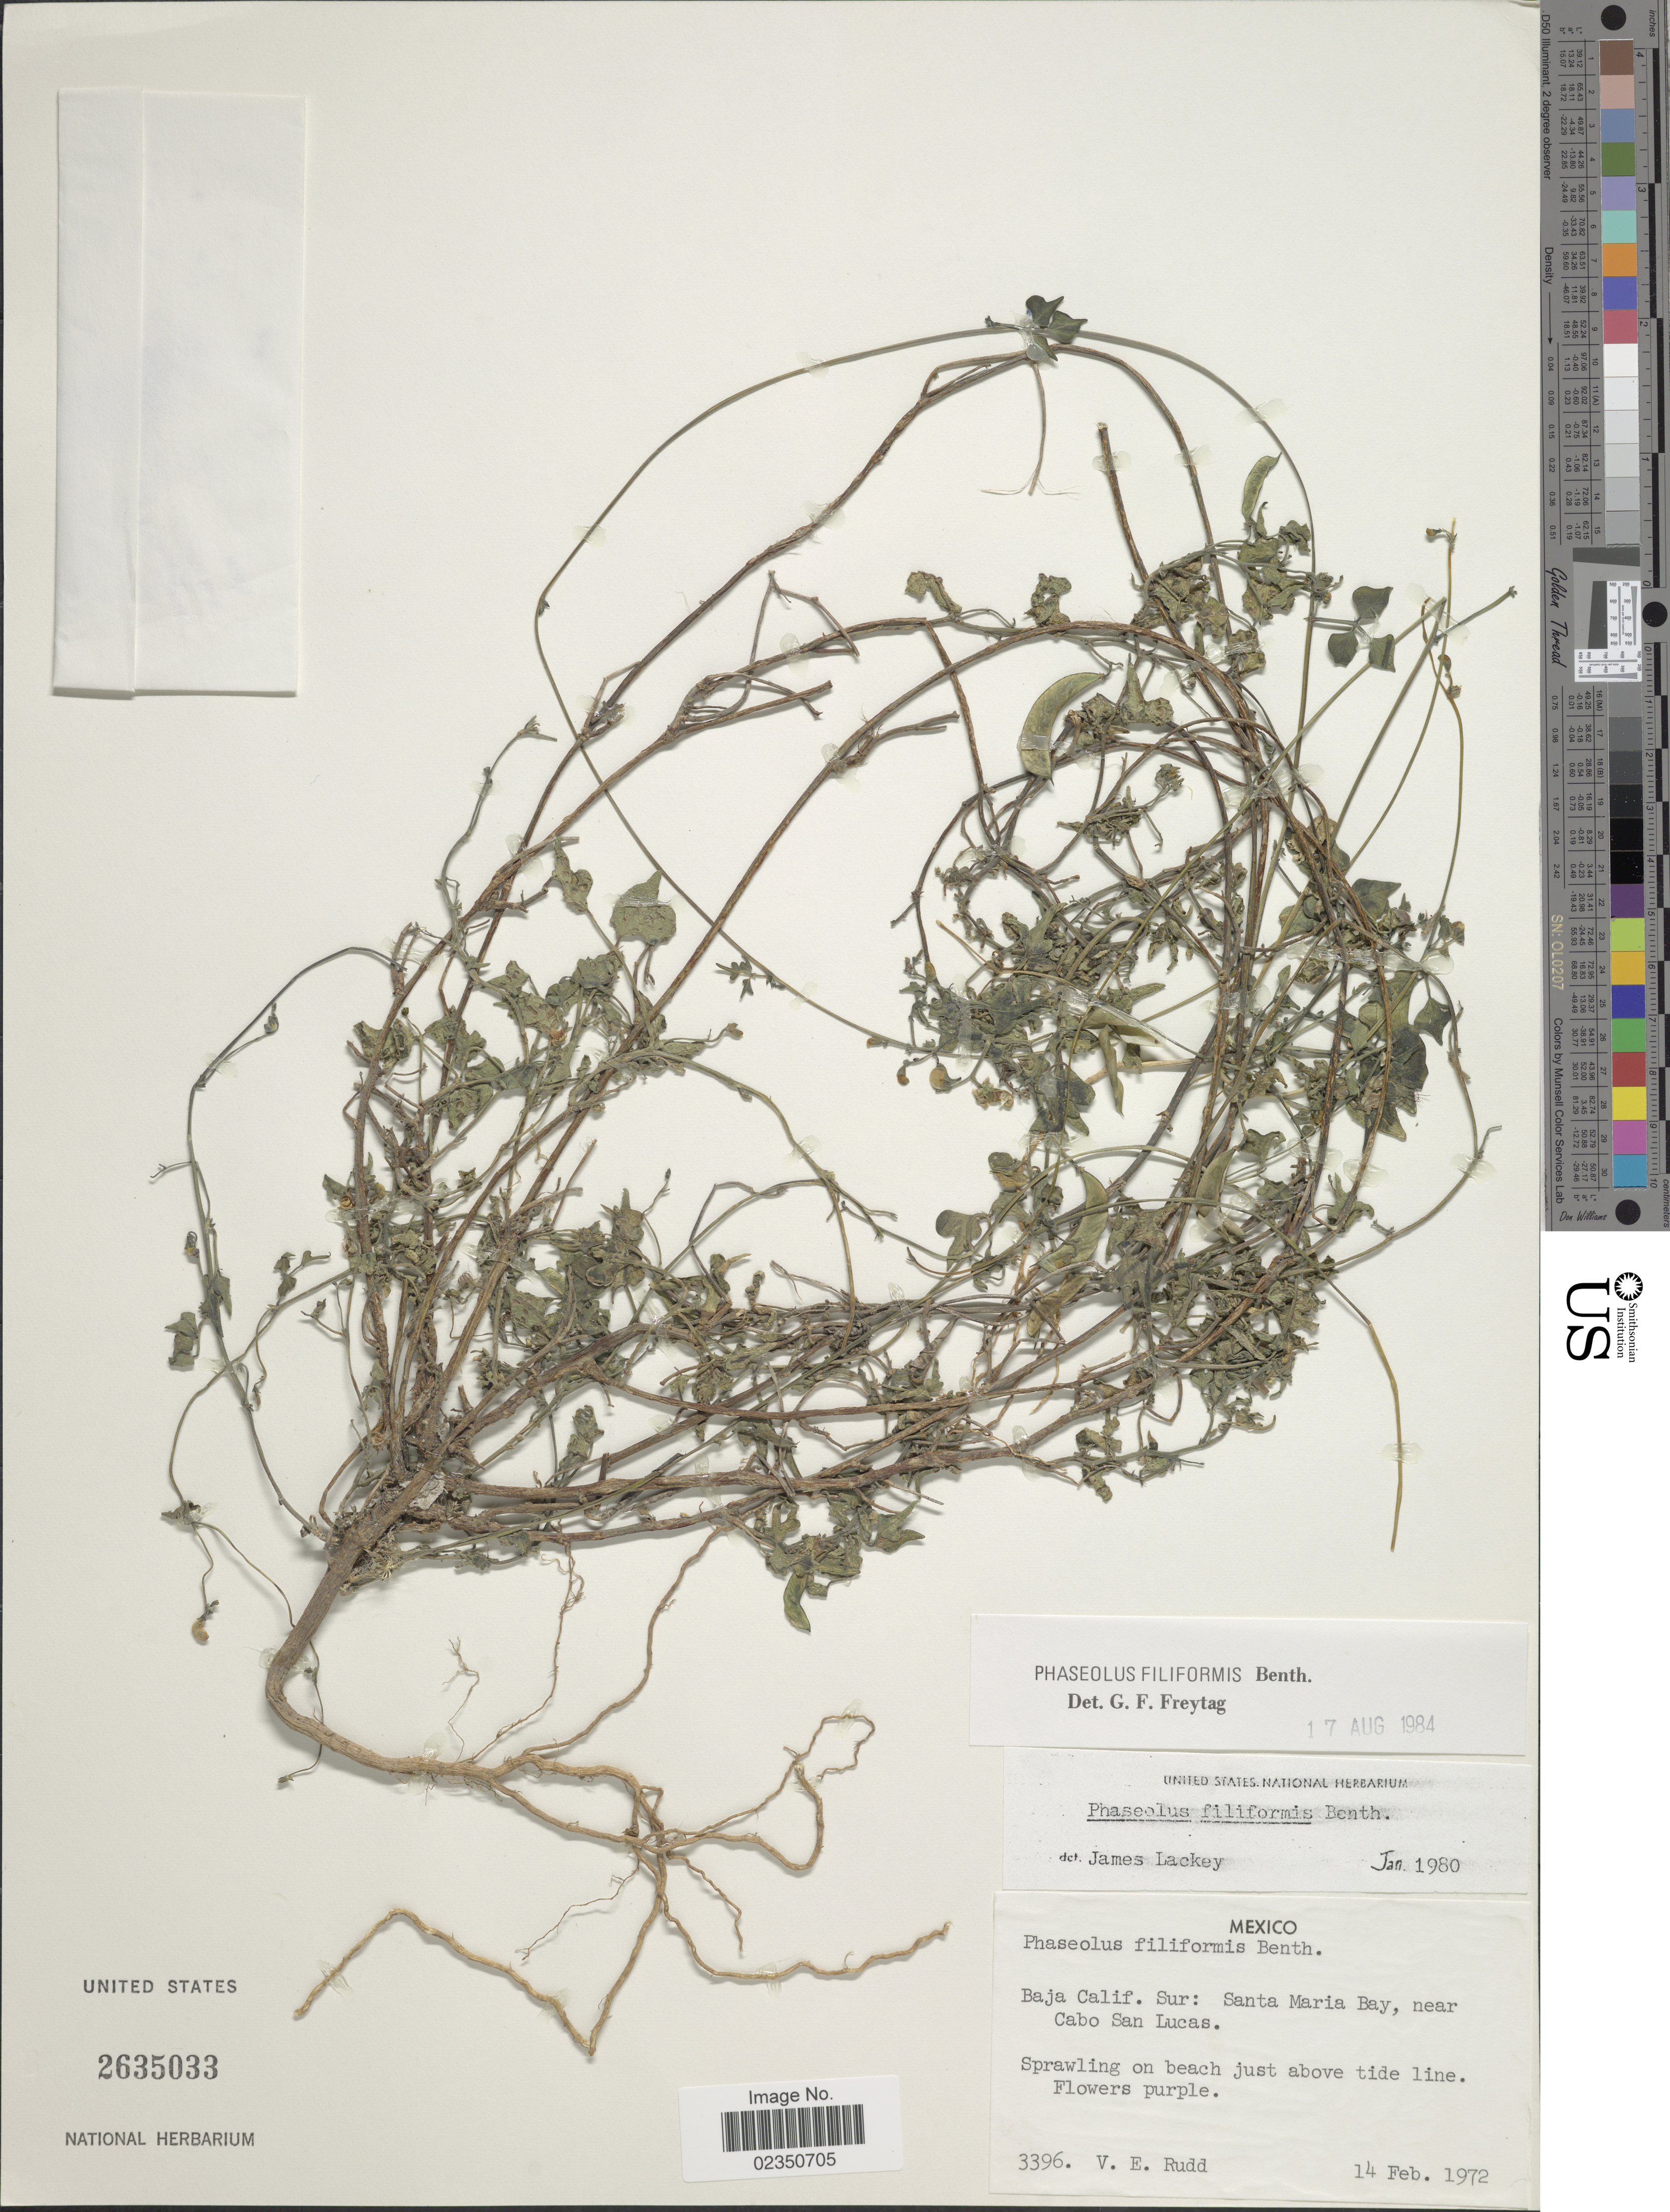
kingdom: Plantae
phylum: Tracheophyta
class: Magnoliopsida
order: Fabales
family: Fabaceae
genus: Phaseolus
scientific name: Phaseolus filiformis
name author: Benth.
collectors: V. E. Rudd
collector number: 3396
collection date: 1972-02-14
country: Mexico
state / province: Baja California Sur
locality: Santa Maria Bay, near Cabo San Lucas, on beach just above tide line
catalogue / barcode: US 2635033